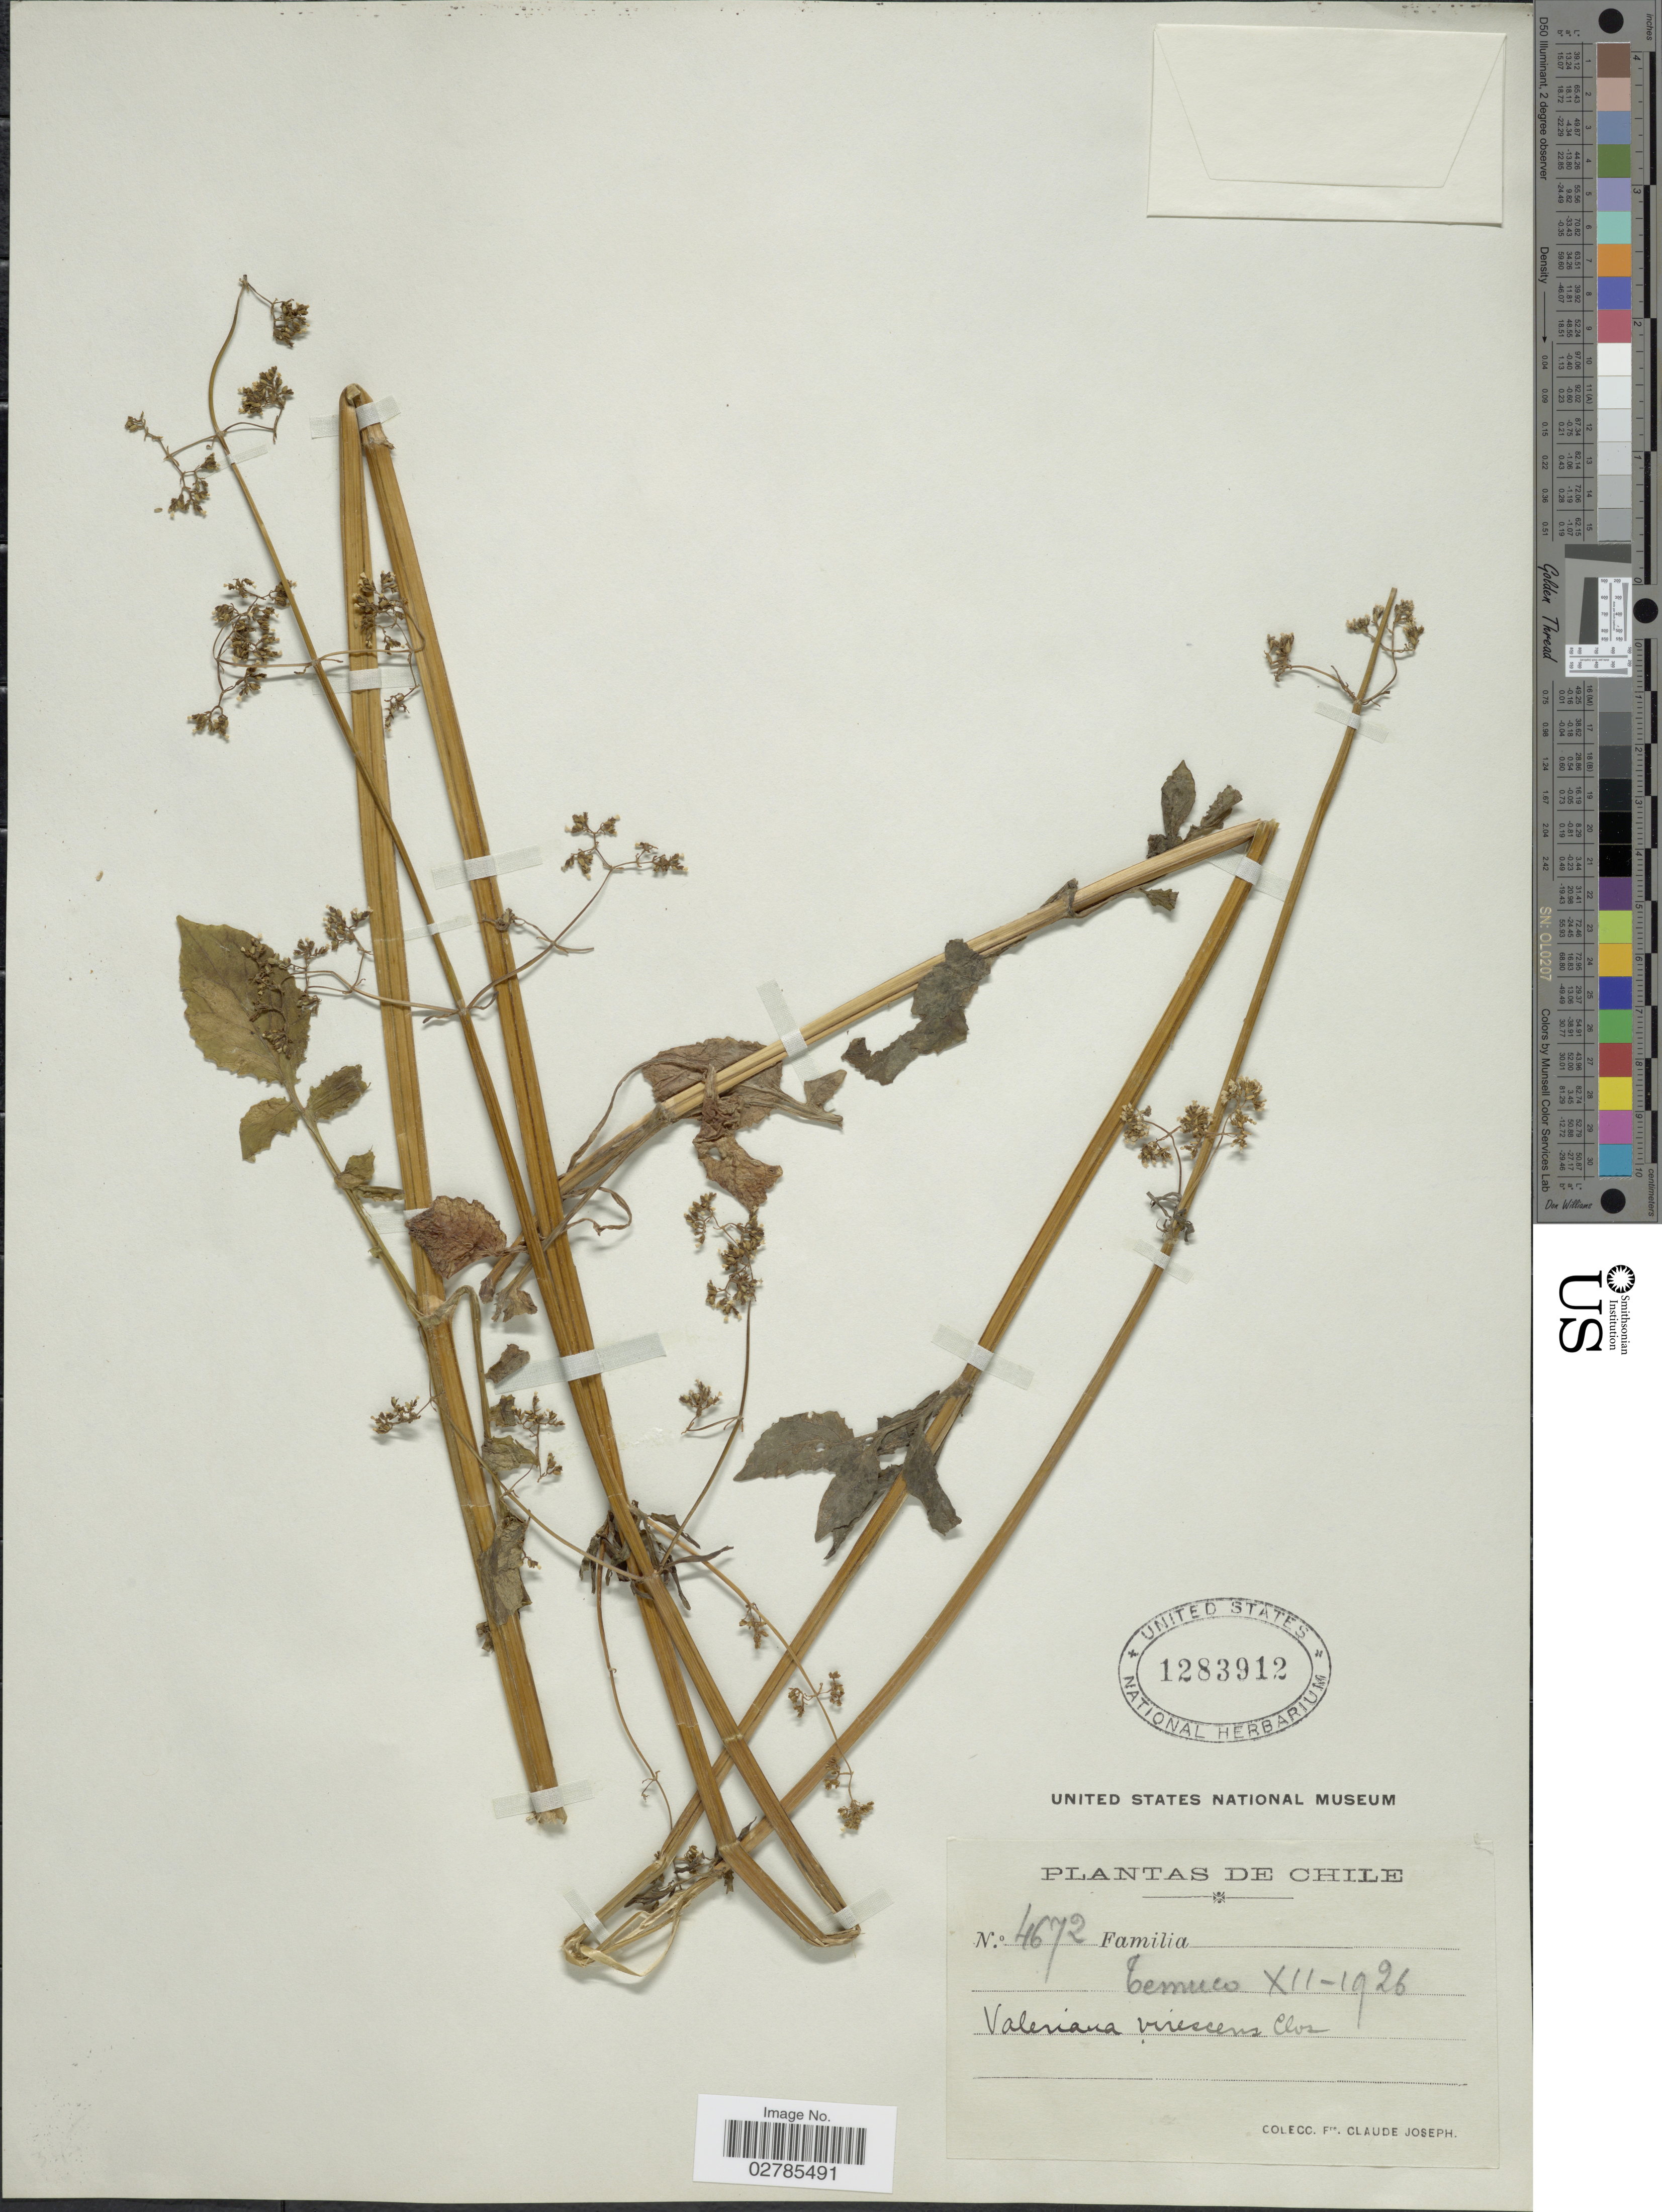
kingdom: Plantae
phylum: Tracheophyta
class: Magnoliopsida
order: Dipsacales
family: Caprifoliaceae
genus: Valeriana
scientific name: Valeriana virescens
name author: Clos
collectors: Bro. Claude-Joseph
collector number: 4672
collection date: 1926-12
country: Chile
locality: Temuco.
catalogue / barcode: US 1283912